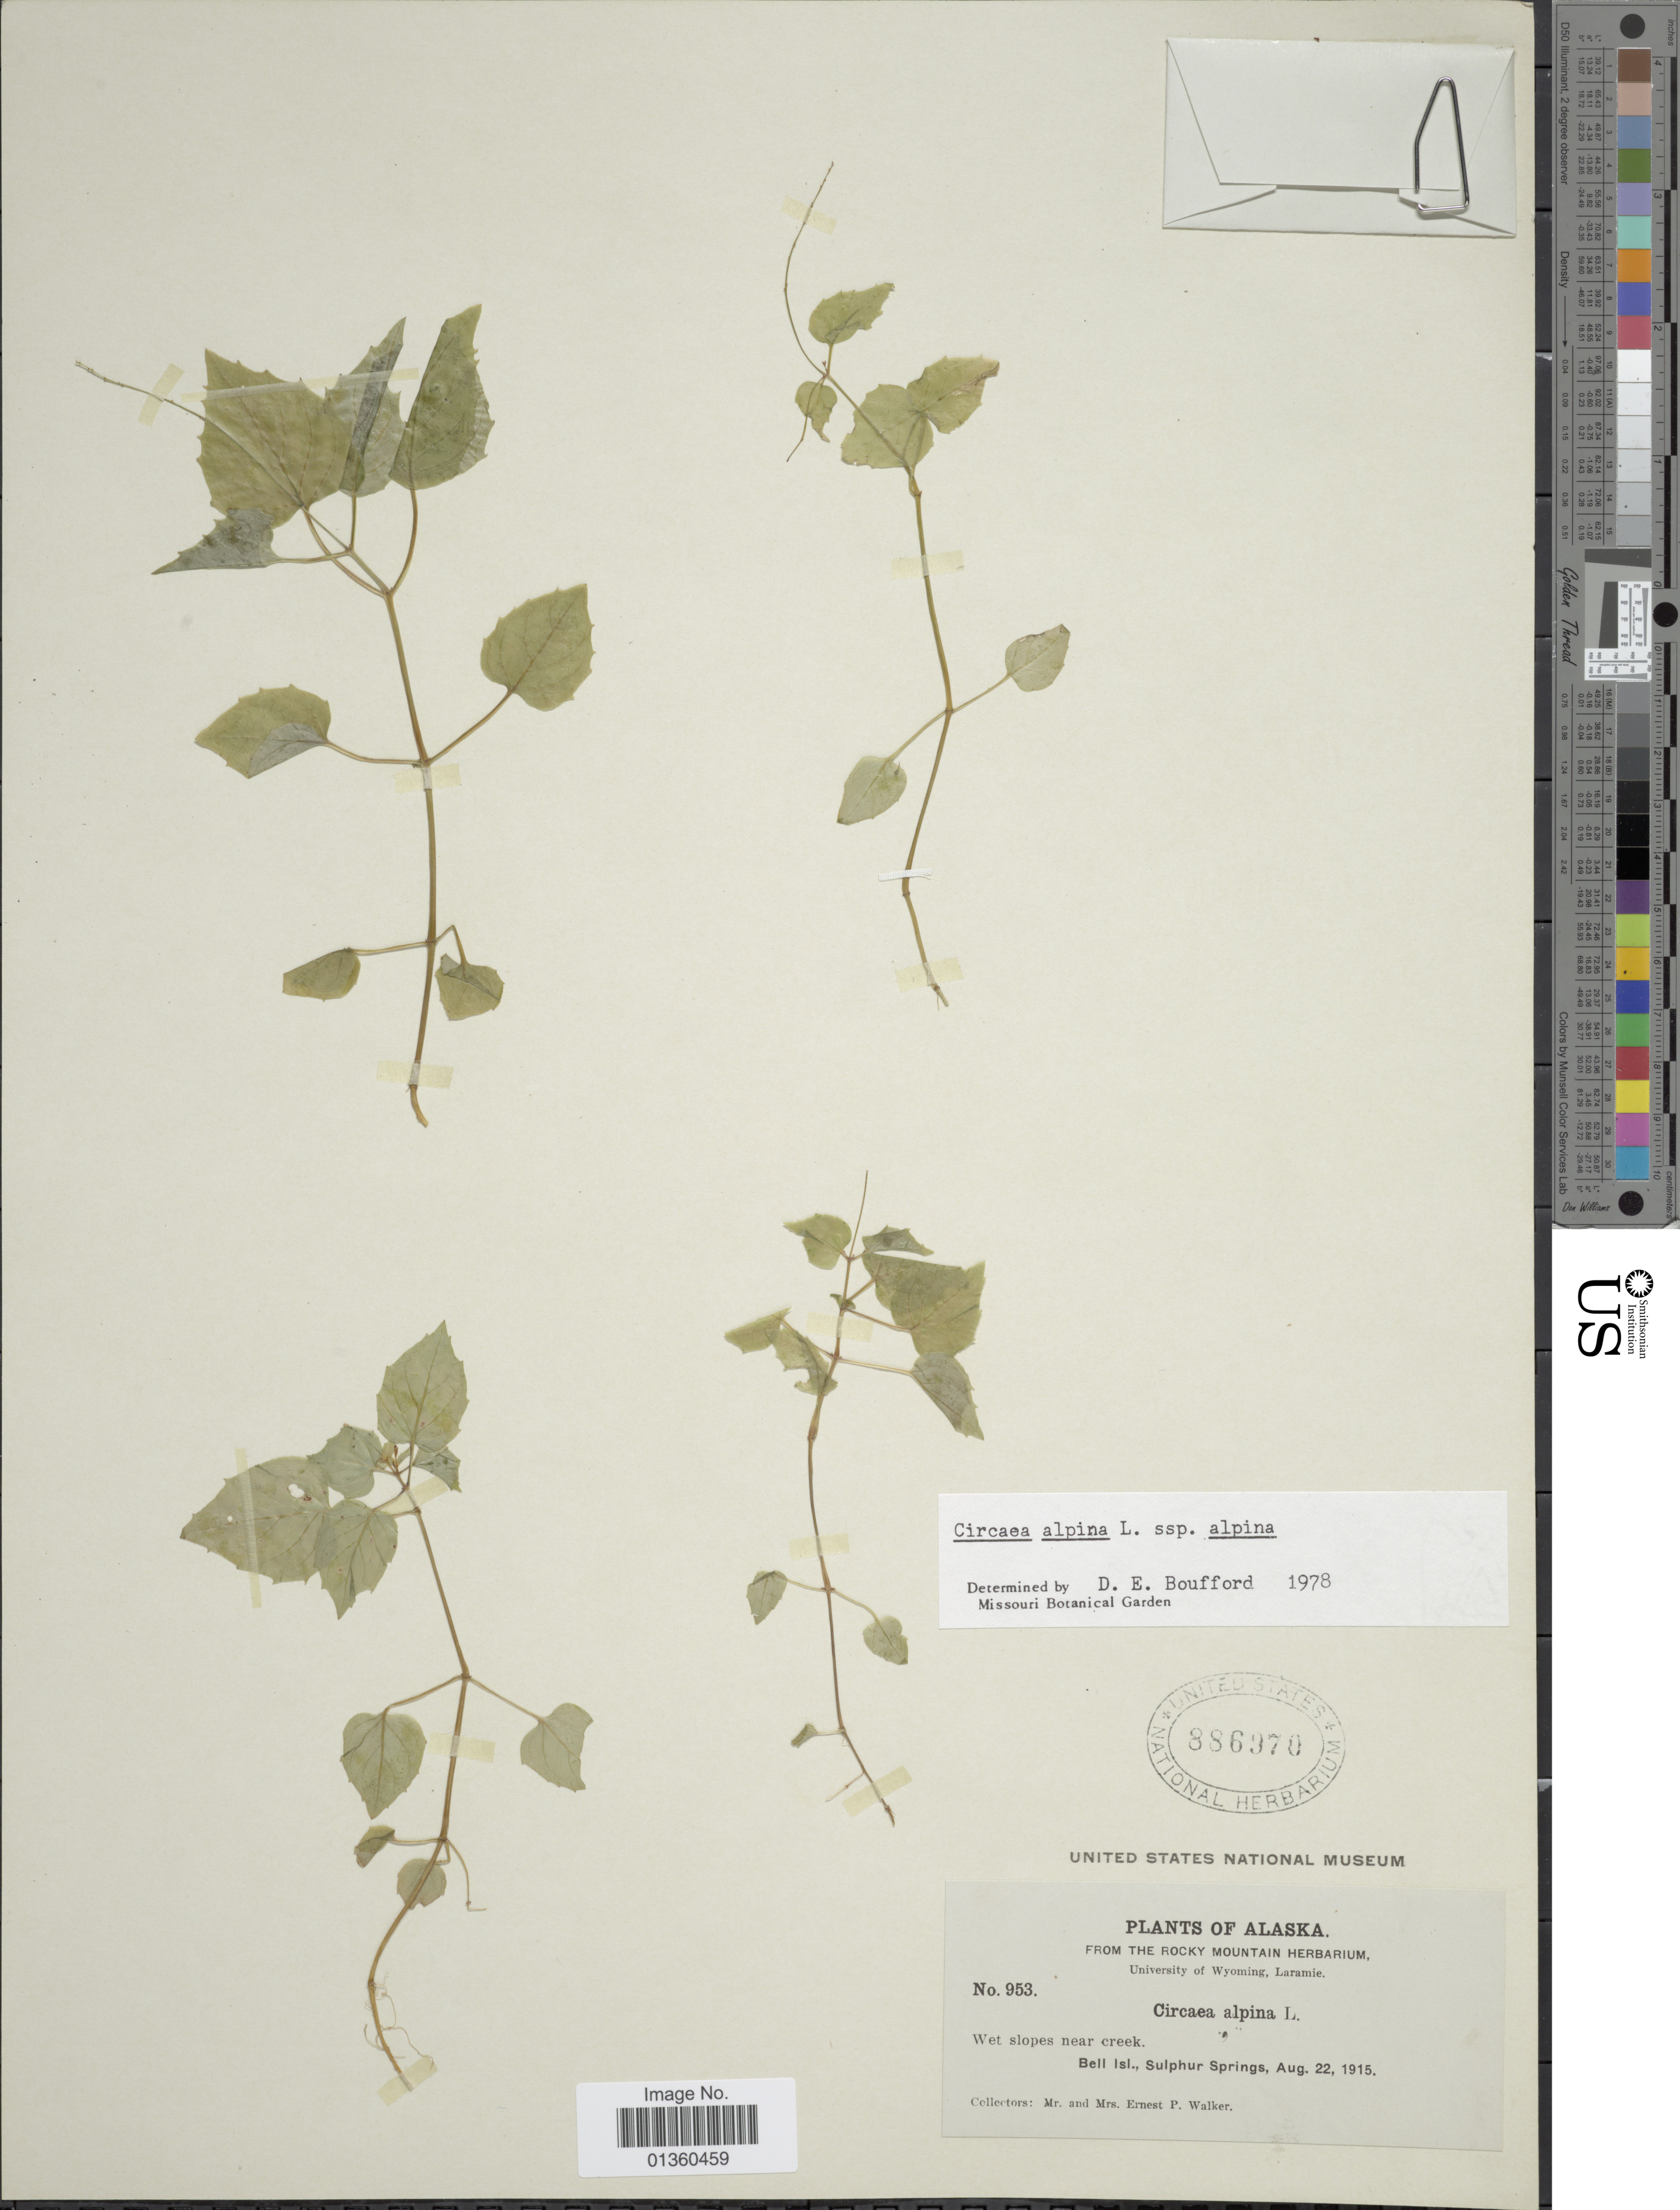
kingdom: Plantae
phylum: Tracheophyta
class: Magnoliopsida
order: Myrtales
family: Onagraceae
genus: Circaea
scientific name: Circaea alpina subsp. alpina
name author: L.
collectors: E. P. Walker & E. P. Walker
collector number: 953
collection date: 1915-08-22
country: United States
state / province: Alaska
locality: Wet slopes near creek, Bell. Isl., Sulphur Springs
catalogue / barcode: US 886970